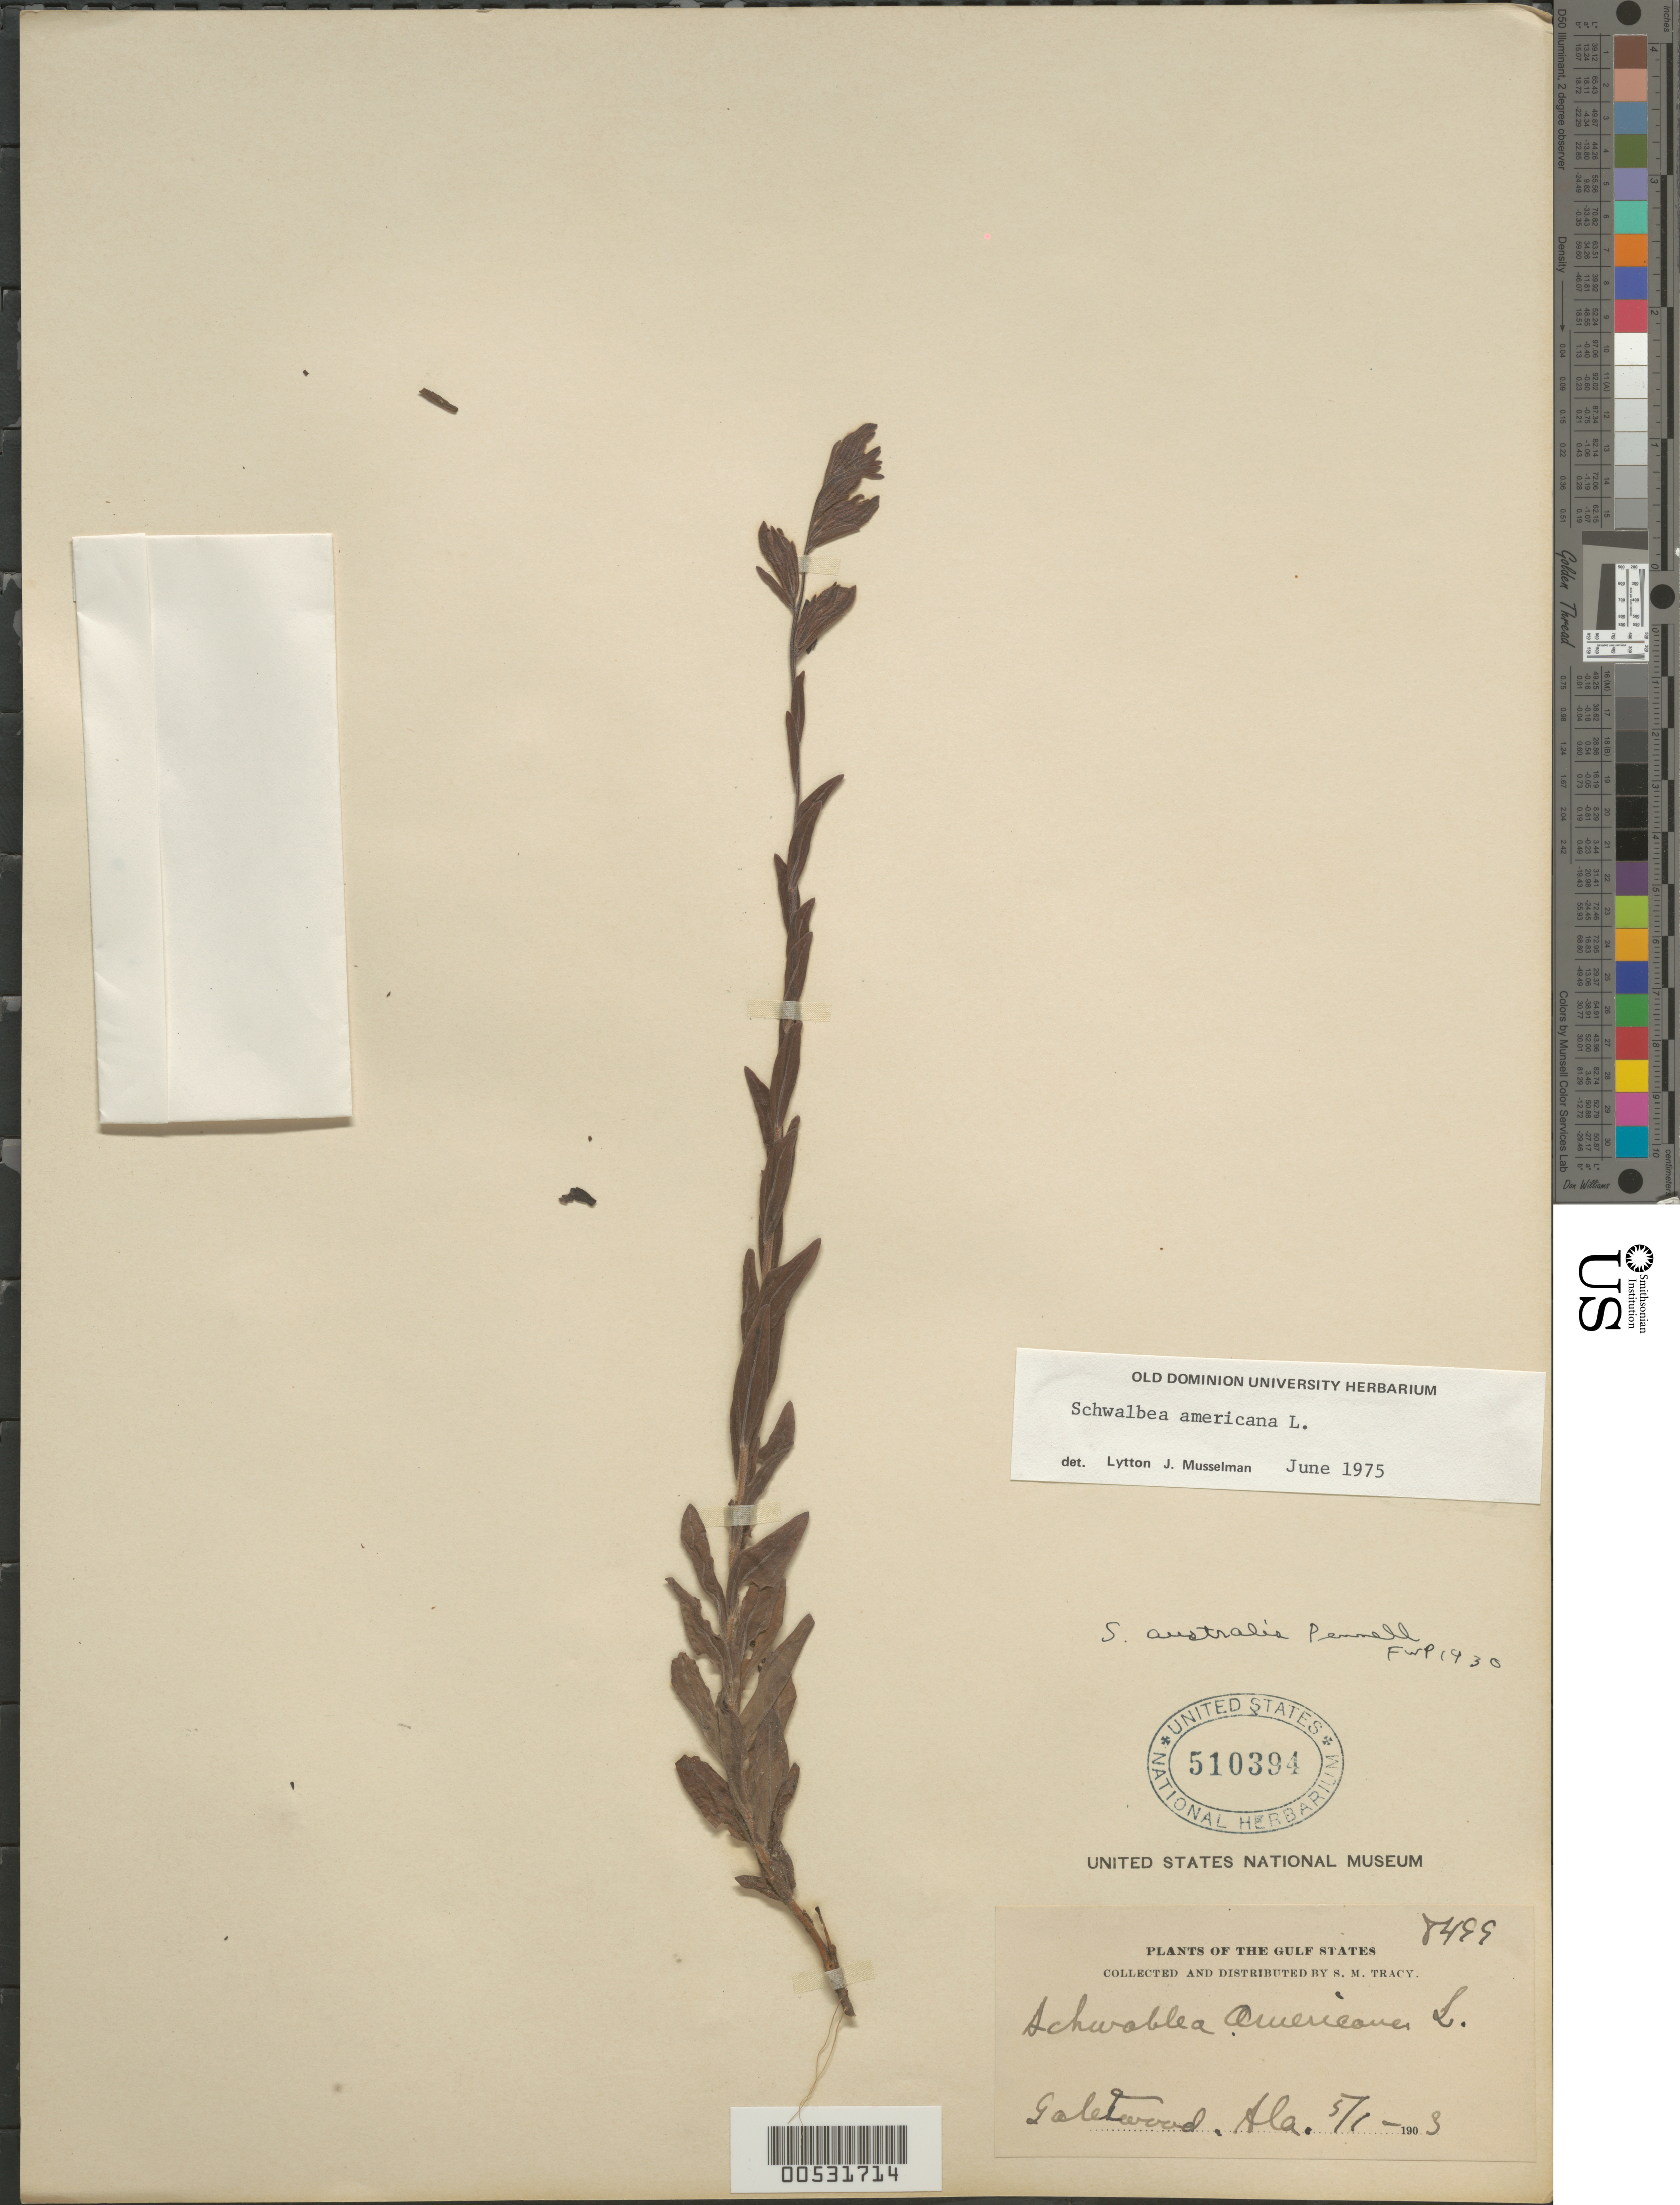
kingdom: Plantae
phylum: Tracheophyta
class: Magnoliopsida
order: Lamiales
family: Orobanchaceae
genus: Schwalbea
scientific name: Schwalbea americana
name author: L.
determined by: Musselman, Lytton J.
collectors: S. M. Tracy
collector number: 8499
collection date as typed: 01 May 1903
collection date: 1903-05-01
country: United States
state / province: Alabama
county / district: Baldwin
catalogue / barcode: US 510394